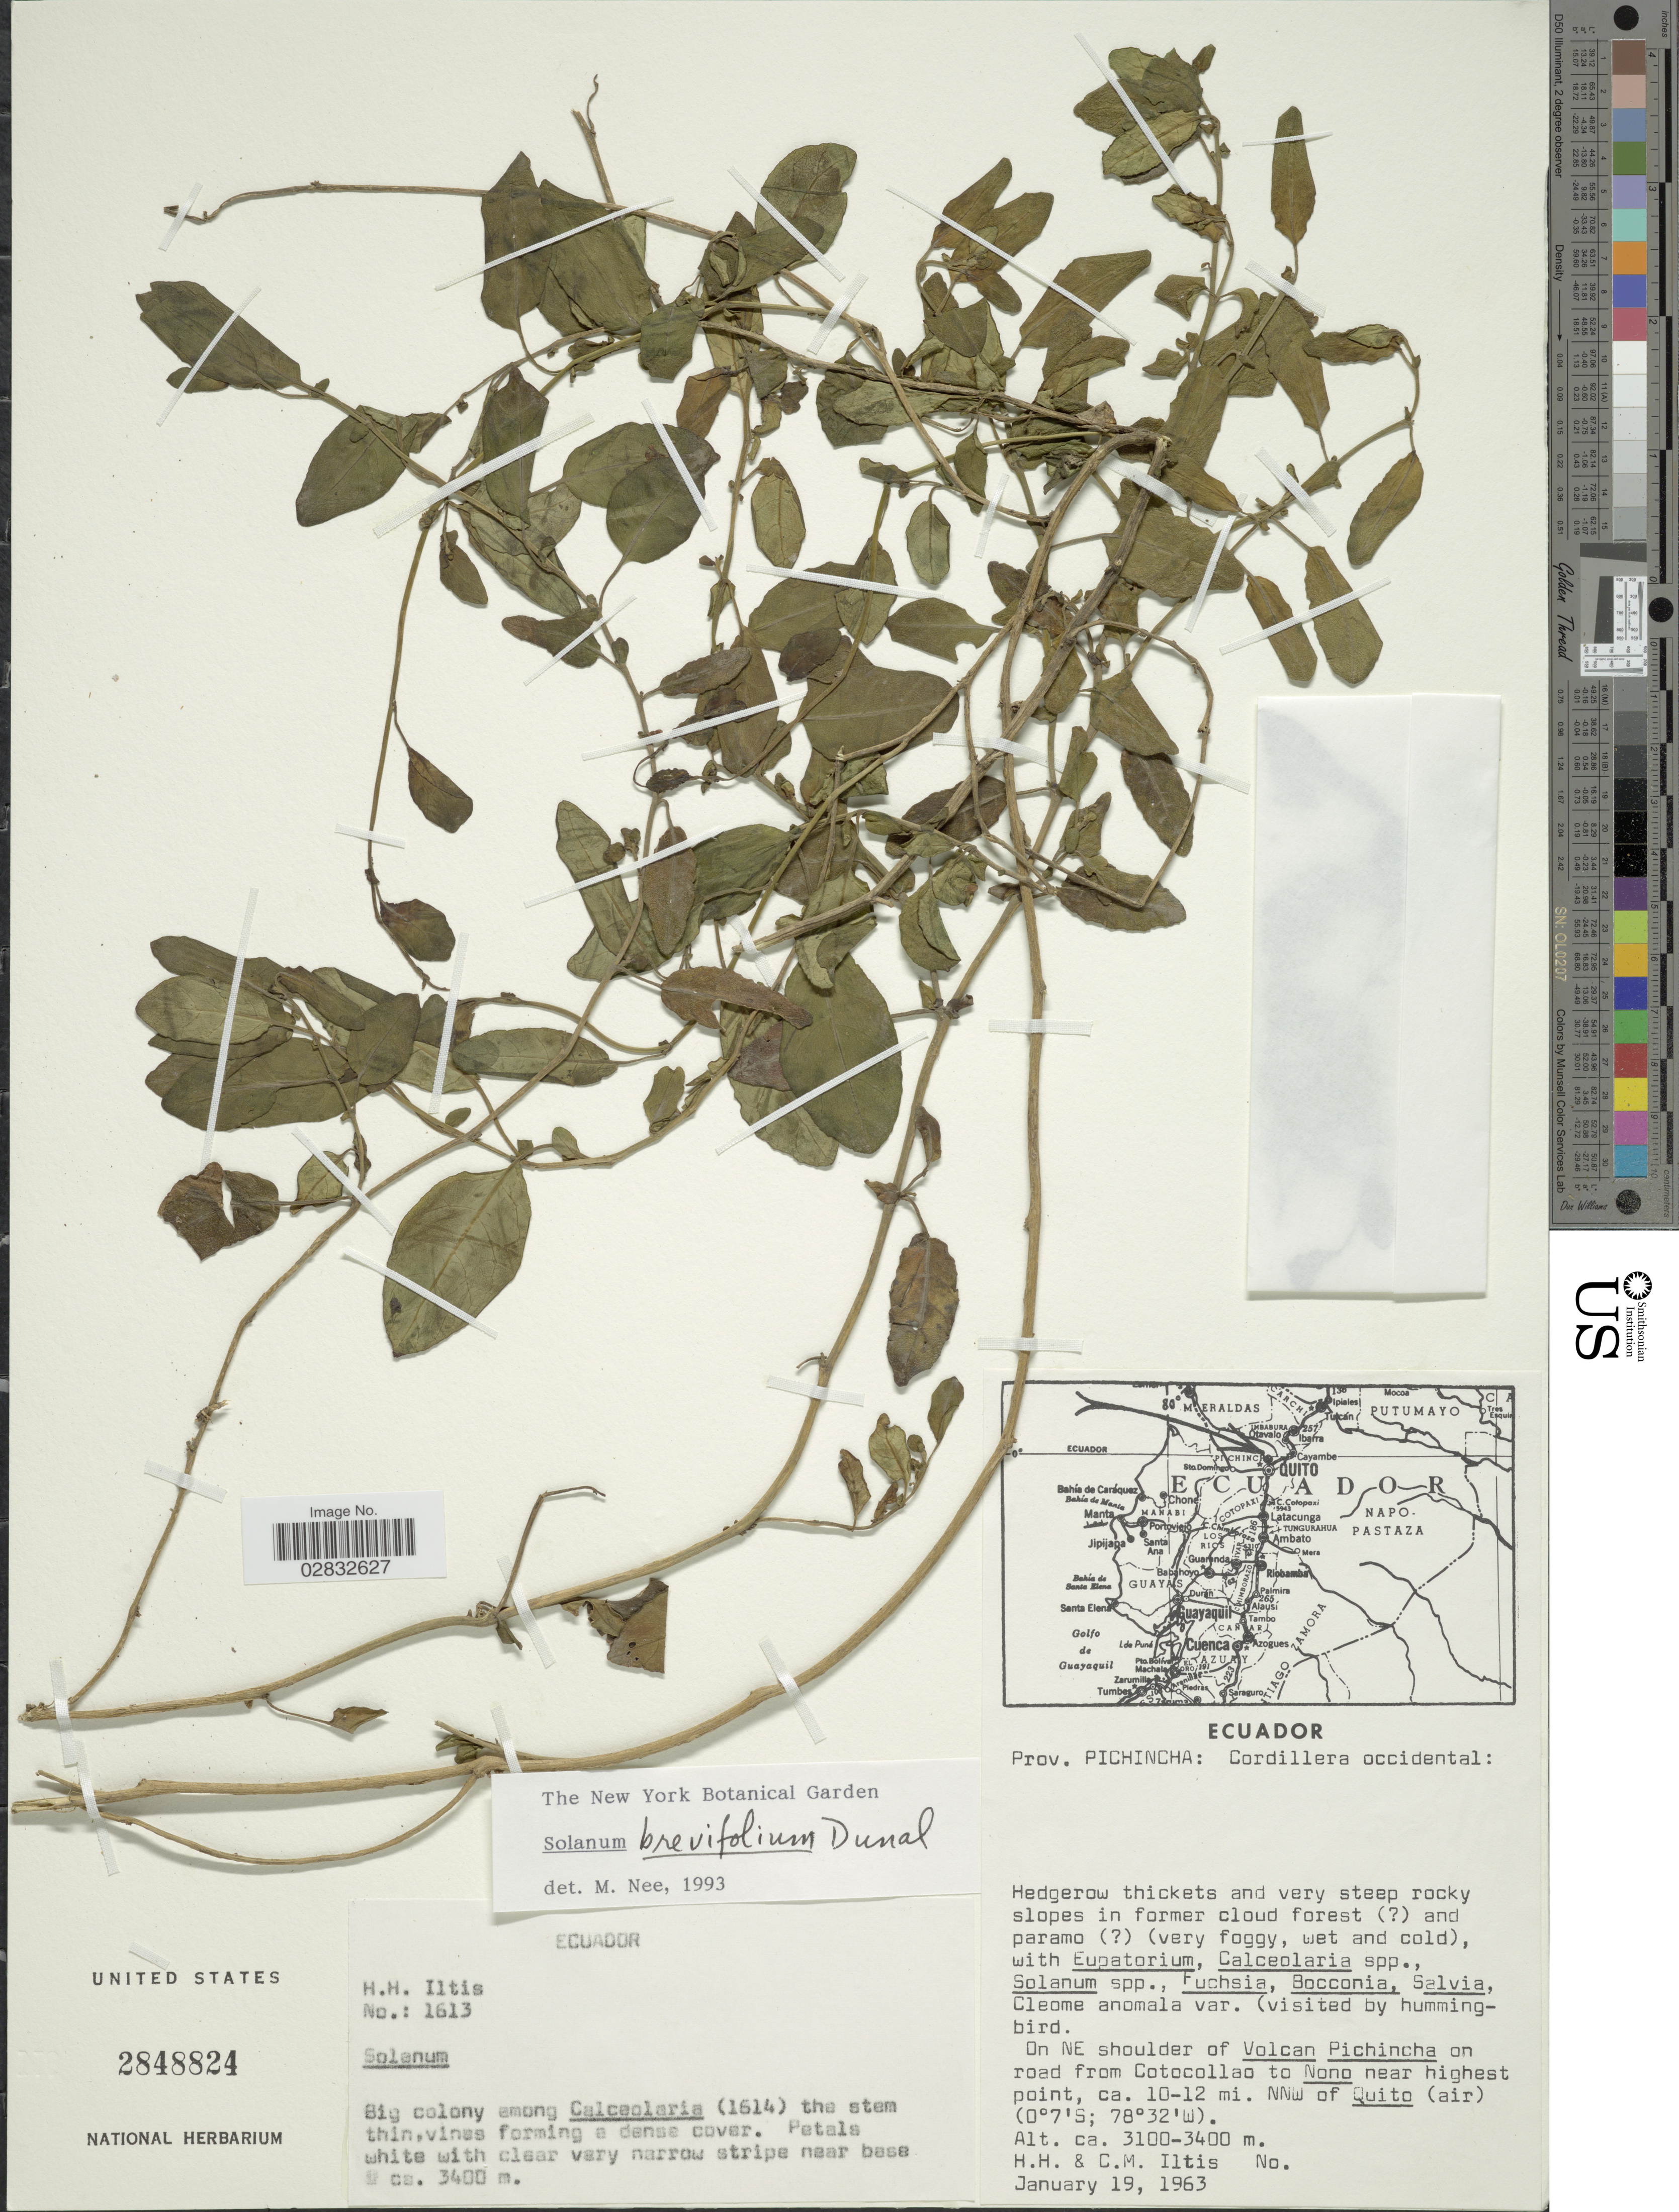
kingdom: Plantae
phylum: Tracheophyta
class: Magnoliopsida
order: Solanales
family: Solanaceae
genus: Solanum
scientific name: Solanum brevifolium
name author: Dunal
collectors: H. H. Iltis & C. M Iltis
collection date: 1963-01-19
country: Ecuador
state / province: Pichincha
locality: Cordillera occidental, On NE shoulder of Volcan Pichincha on road from Cotocollao to Nono near highest point, ca. 10-12 mi. NNW of Quito (air).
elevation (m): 3100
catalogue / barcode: US 2848824